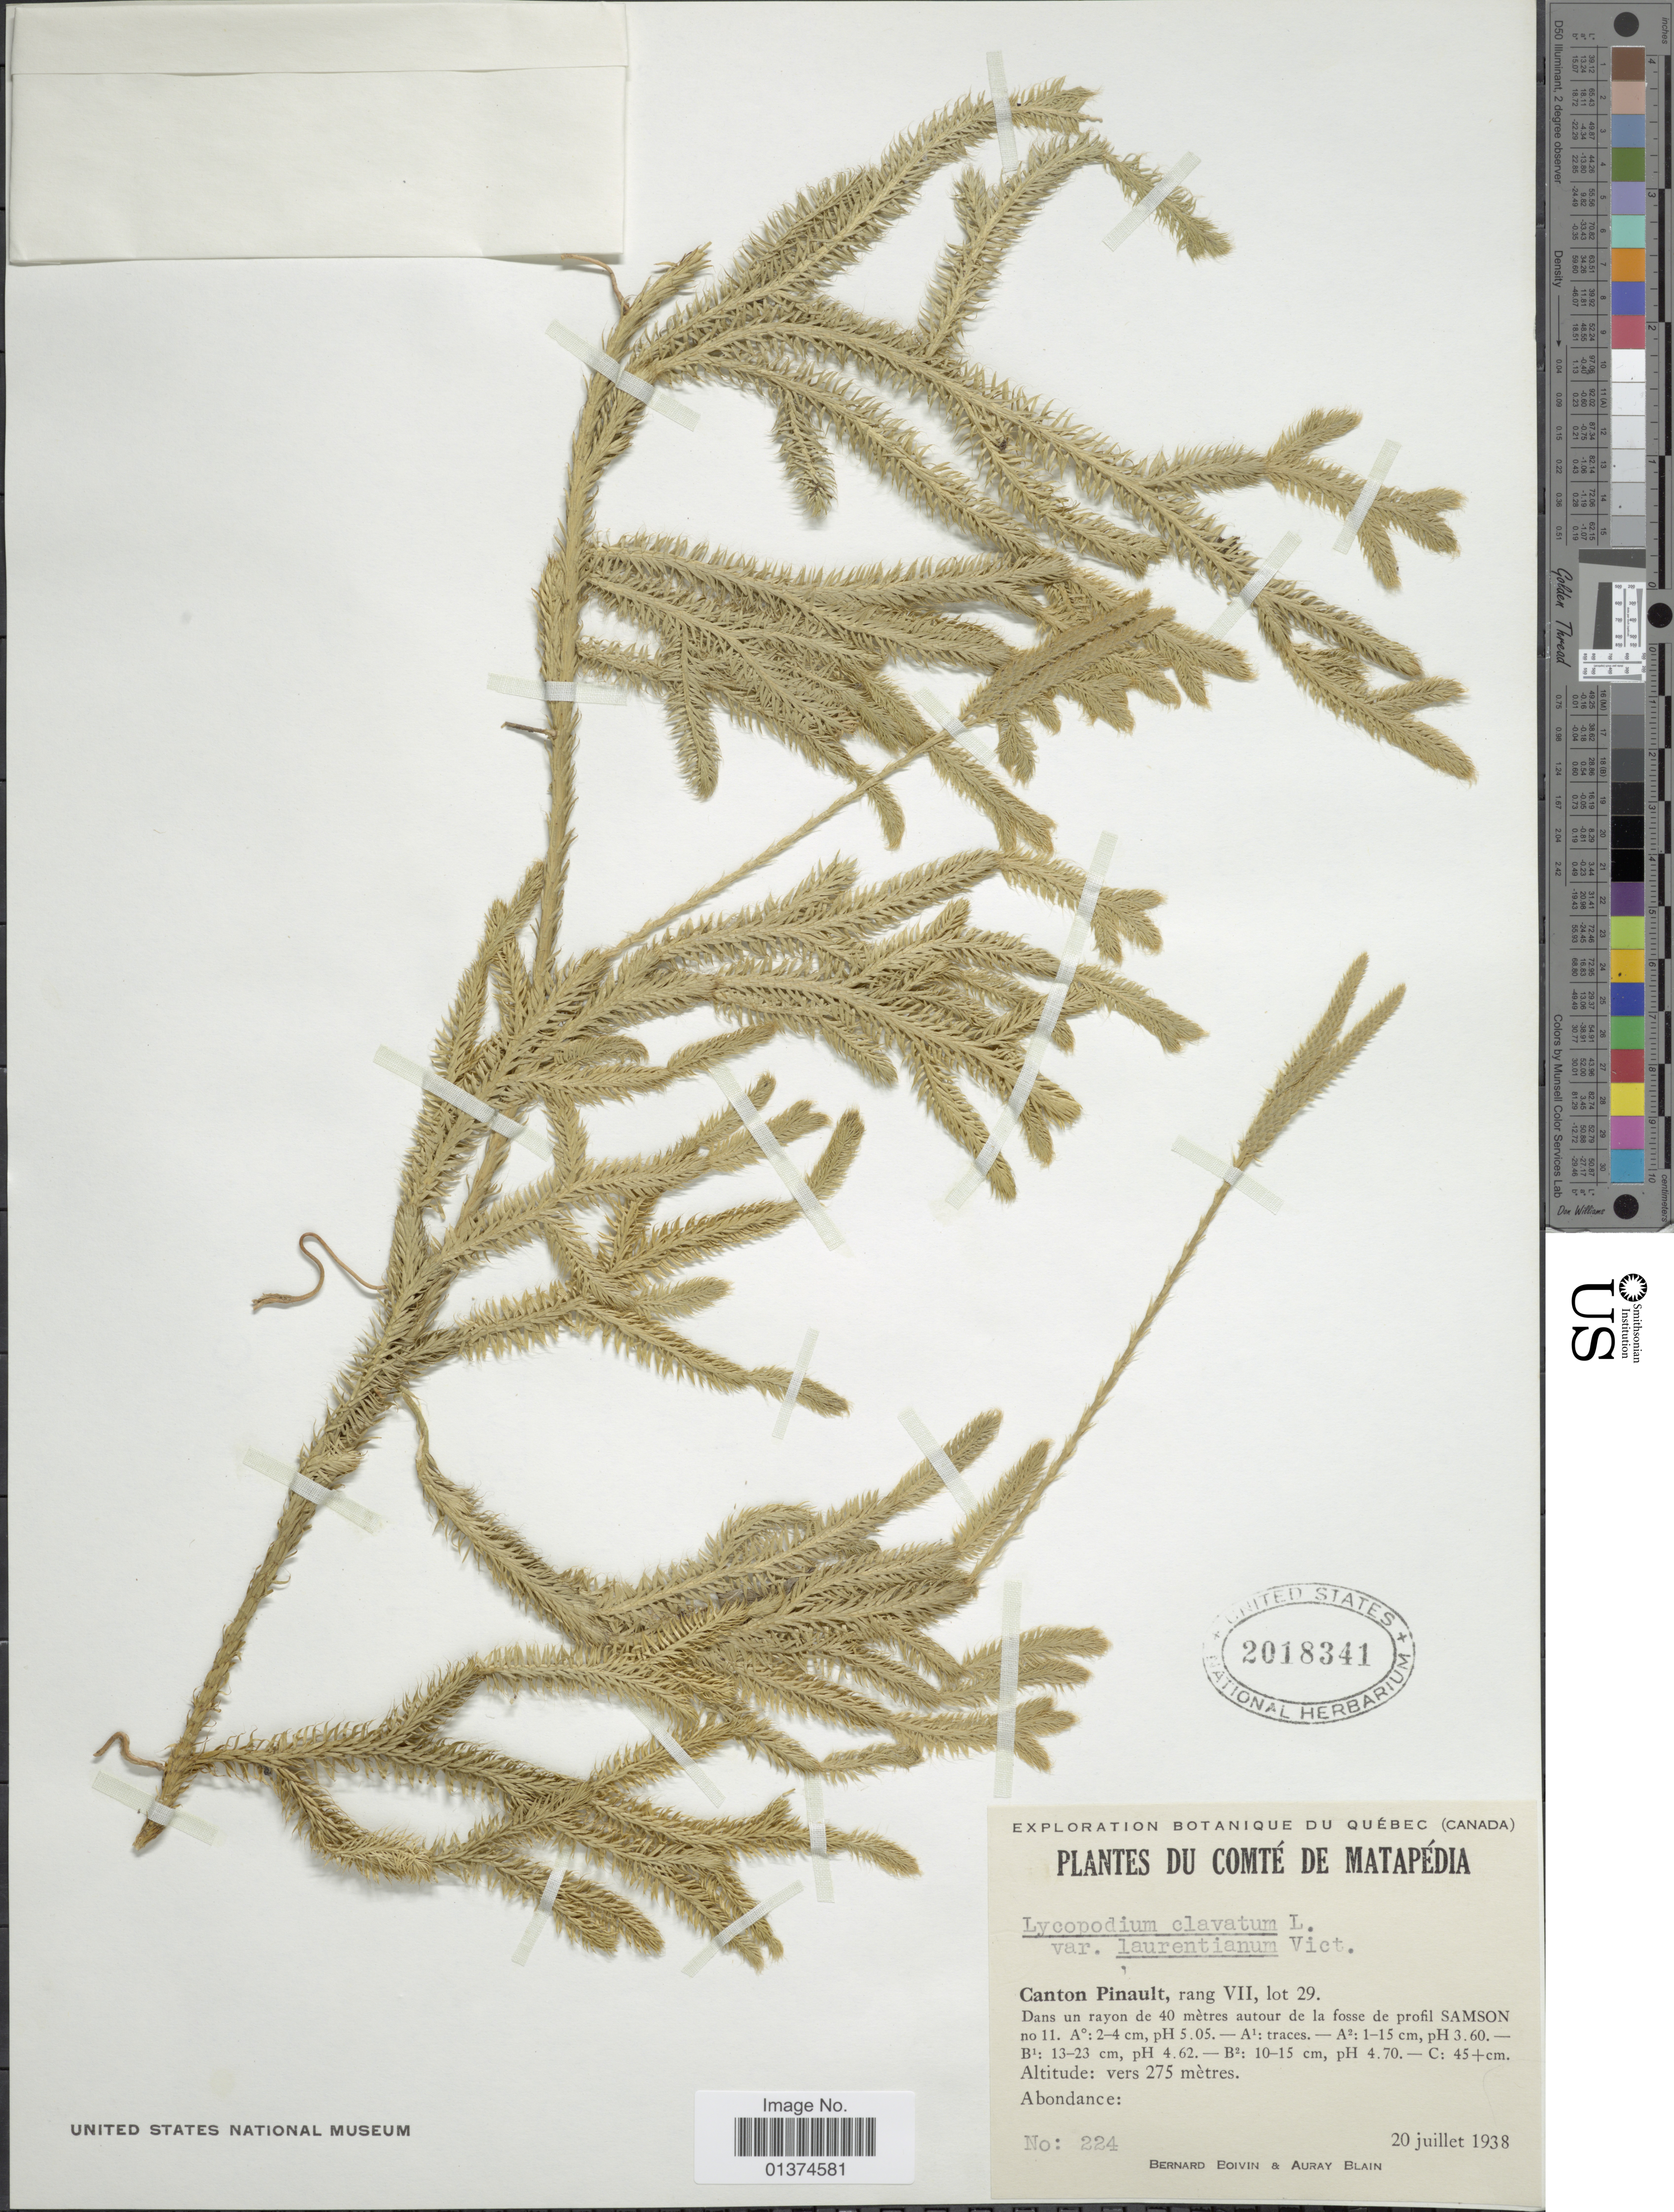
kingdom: Plantae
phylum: Tracheophyta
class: Lycopodiopsida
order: Lycopodiales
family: Lycopodiaceae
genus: Lycopodium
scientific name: Lycopodium clavatum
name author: L.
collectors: J. R. B. Boivin & A. Blain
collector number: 224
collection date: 1938-07-20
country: Canada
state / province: Quebec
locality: Comté de Matapédia, Canton Pinault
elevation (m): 275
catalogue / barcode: US 2018341